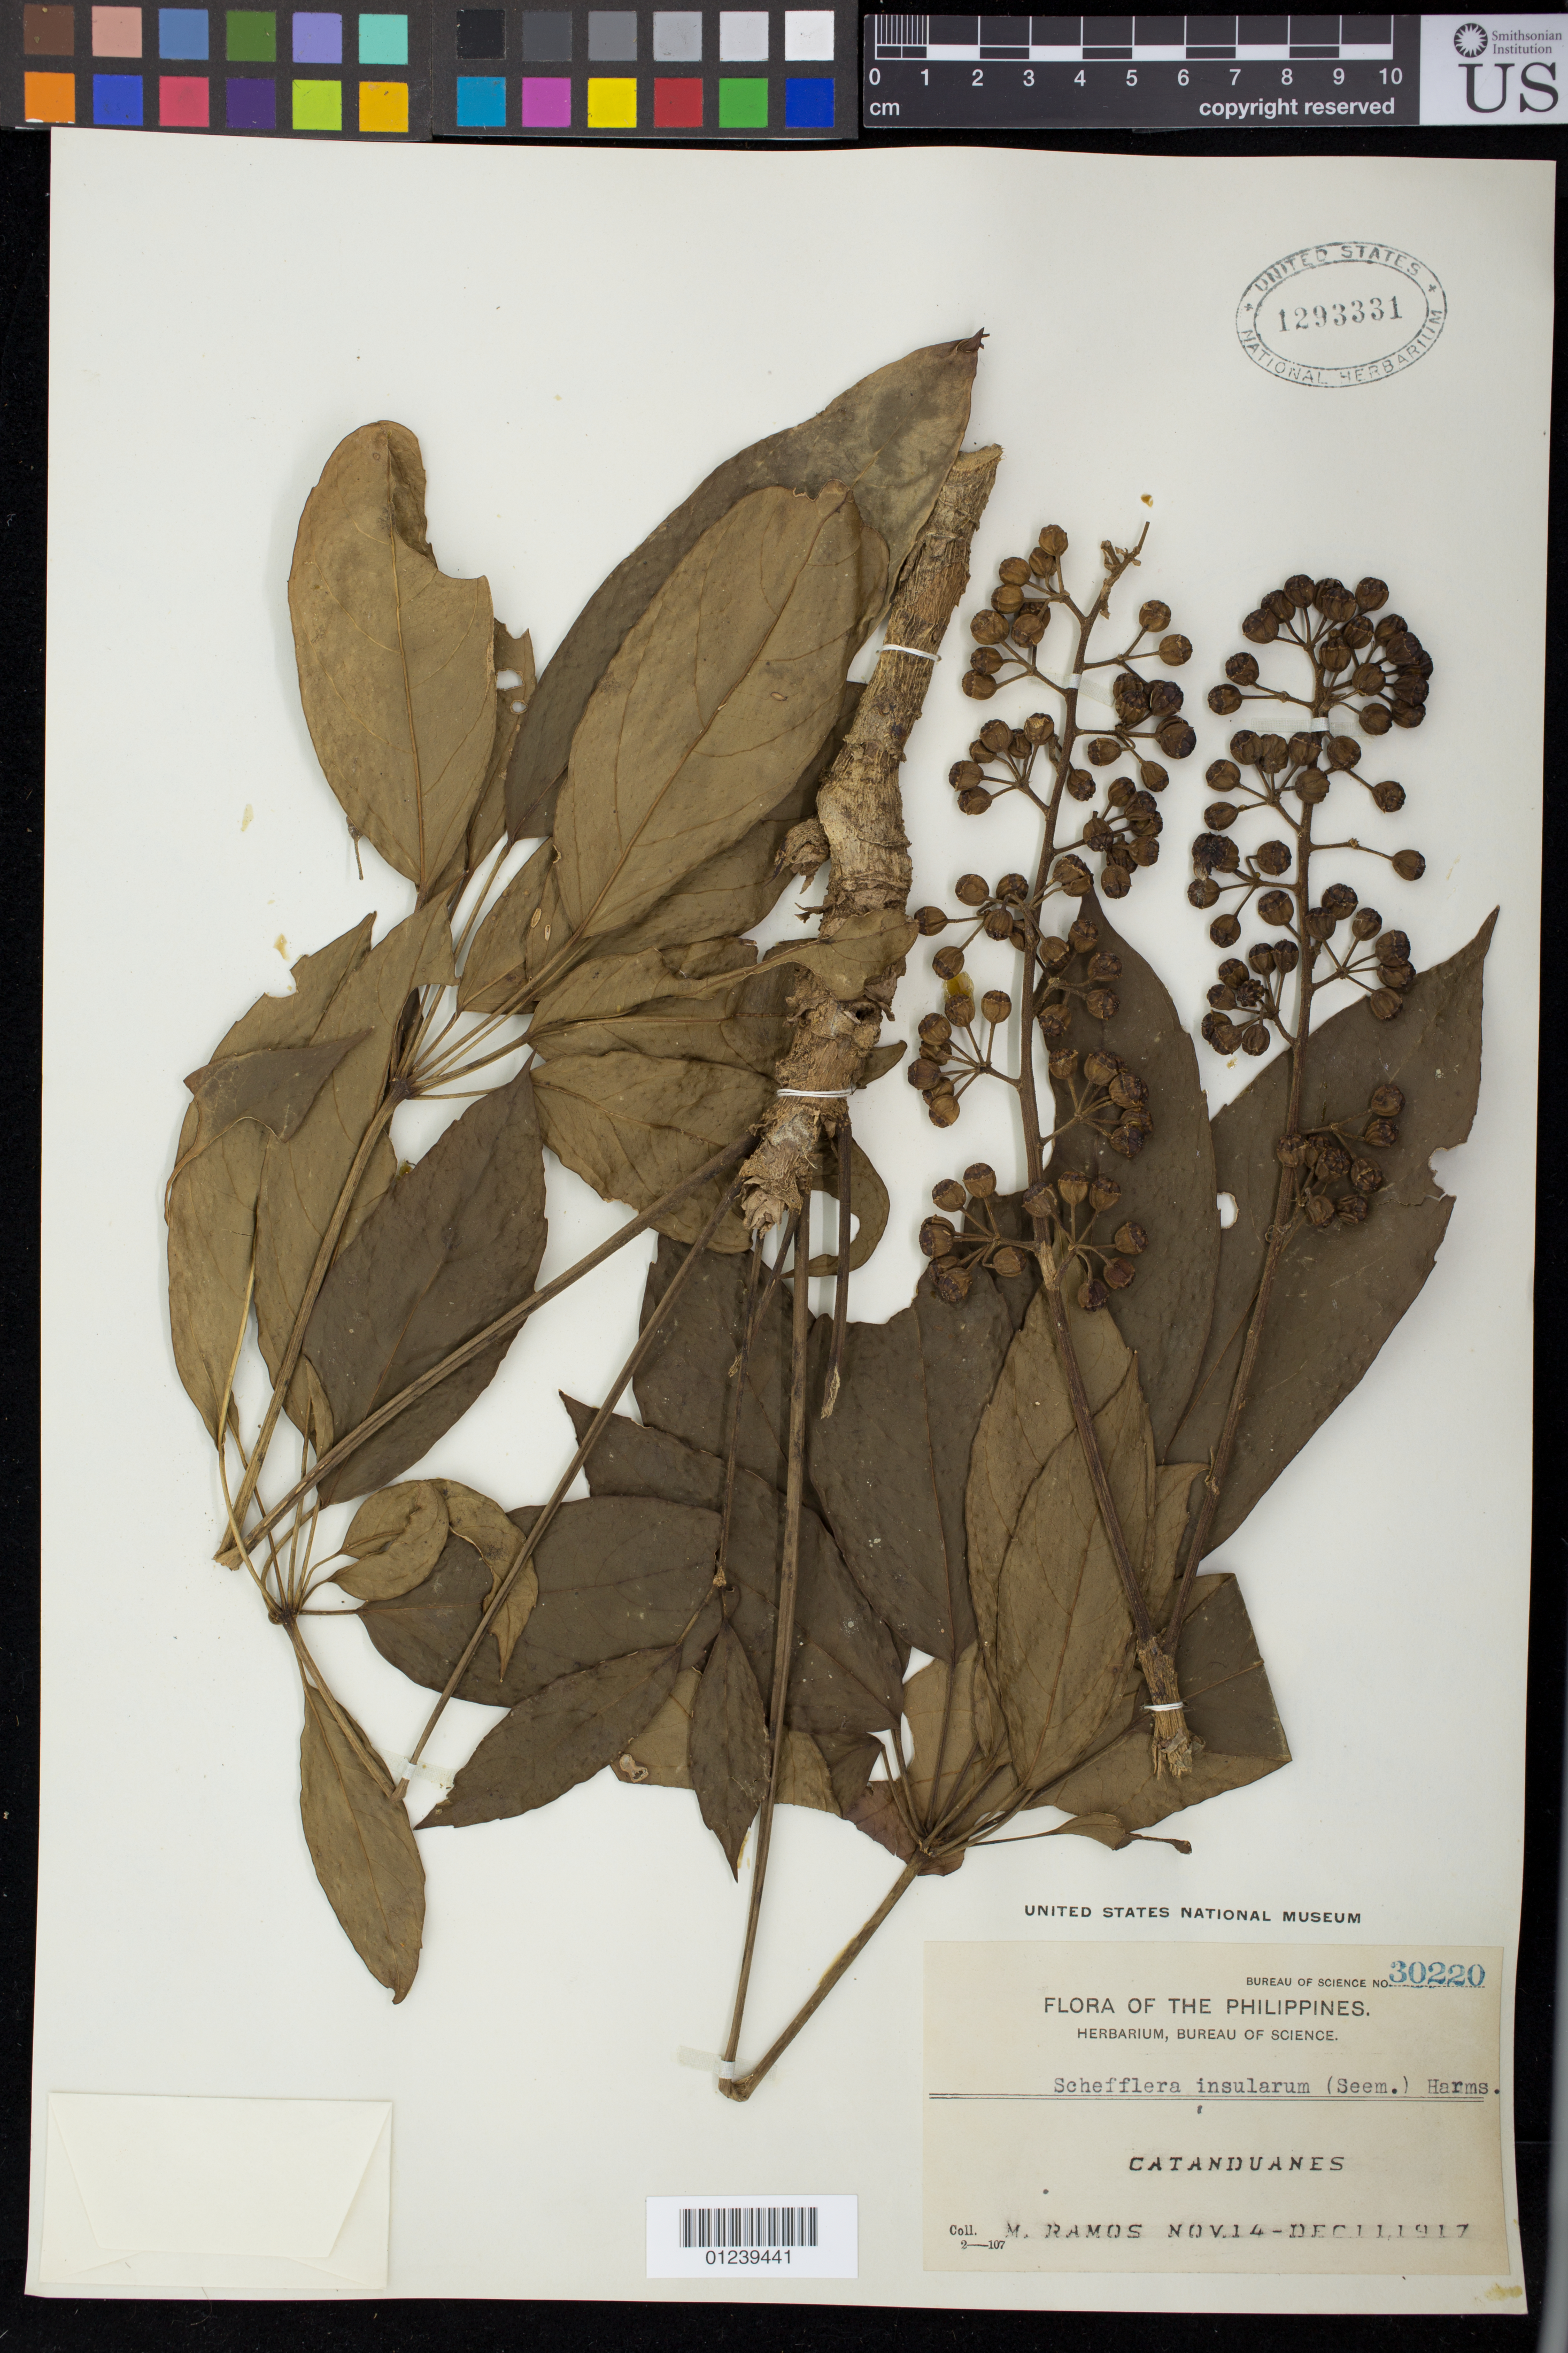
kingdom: Plantae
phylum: Tracheophyta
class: Magnoliopsida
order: Apiales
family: Araliaceae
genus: Schefflera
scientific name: Schefflera insularum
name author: (Seem.) Harms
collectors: M. Ramos & M. Ramos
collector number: Bur. Sci. 30220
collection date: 1917-11-14/1917-12-11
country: Philippines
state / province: Bicol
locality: Catanduanes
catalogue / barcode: US 1293331